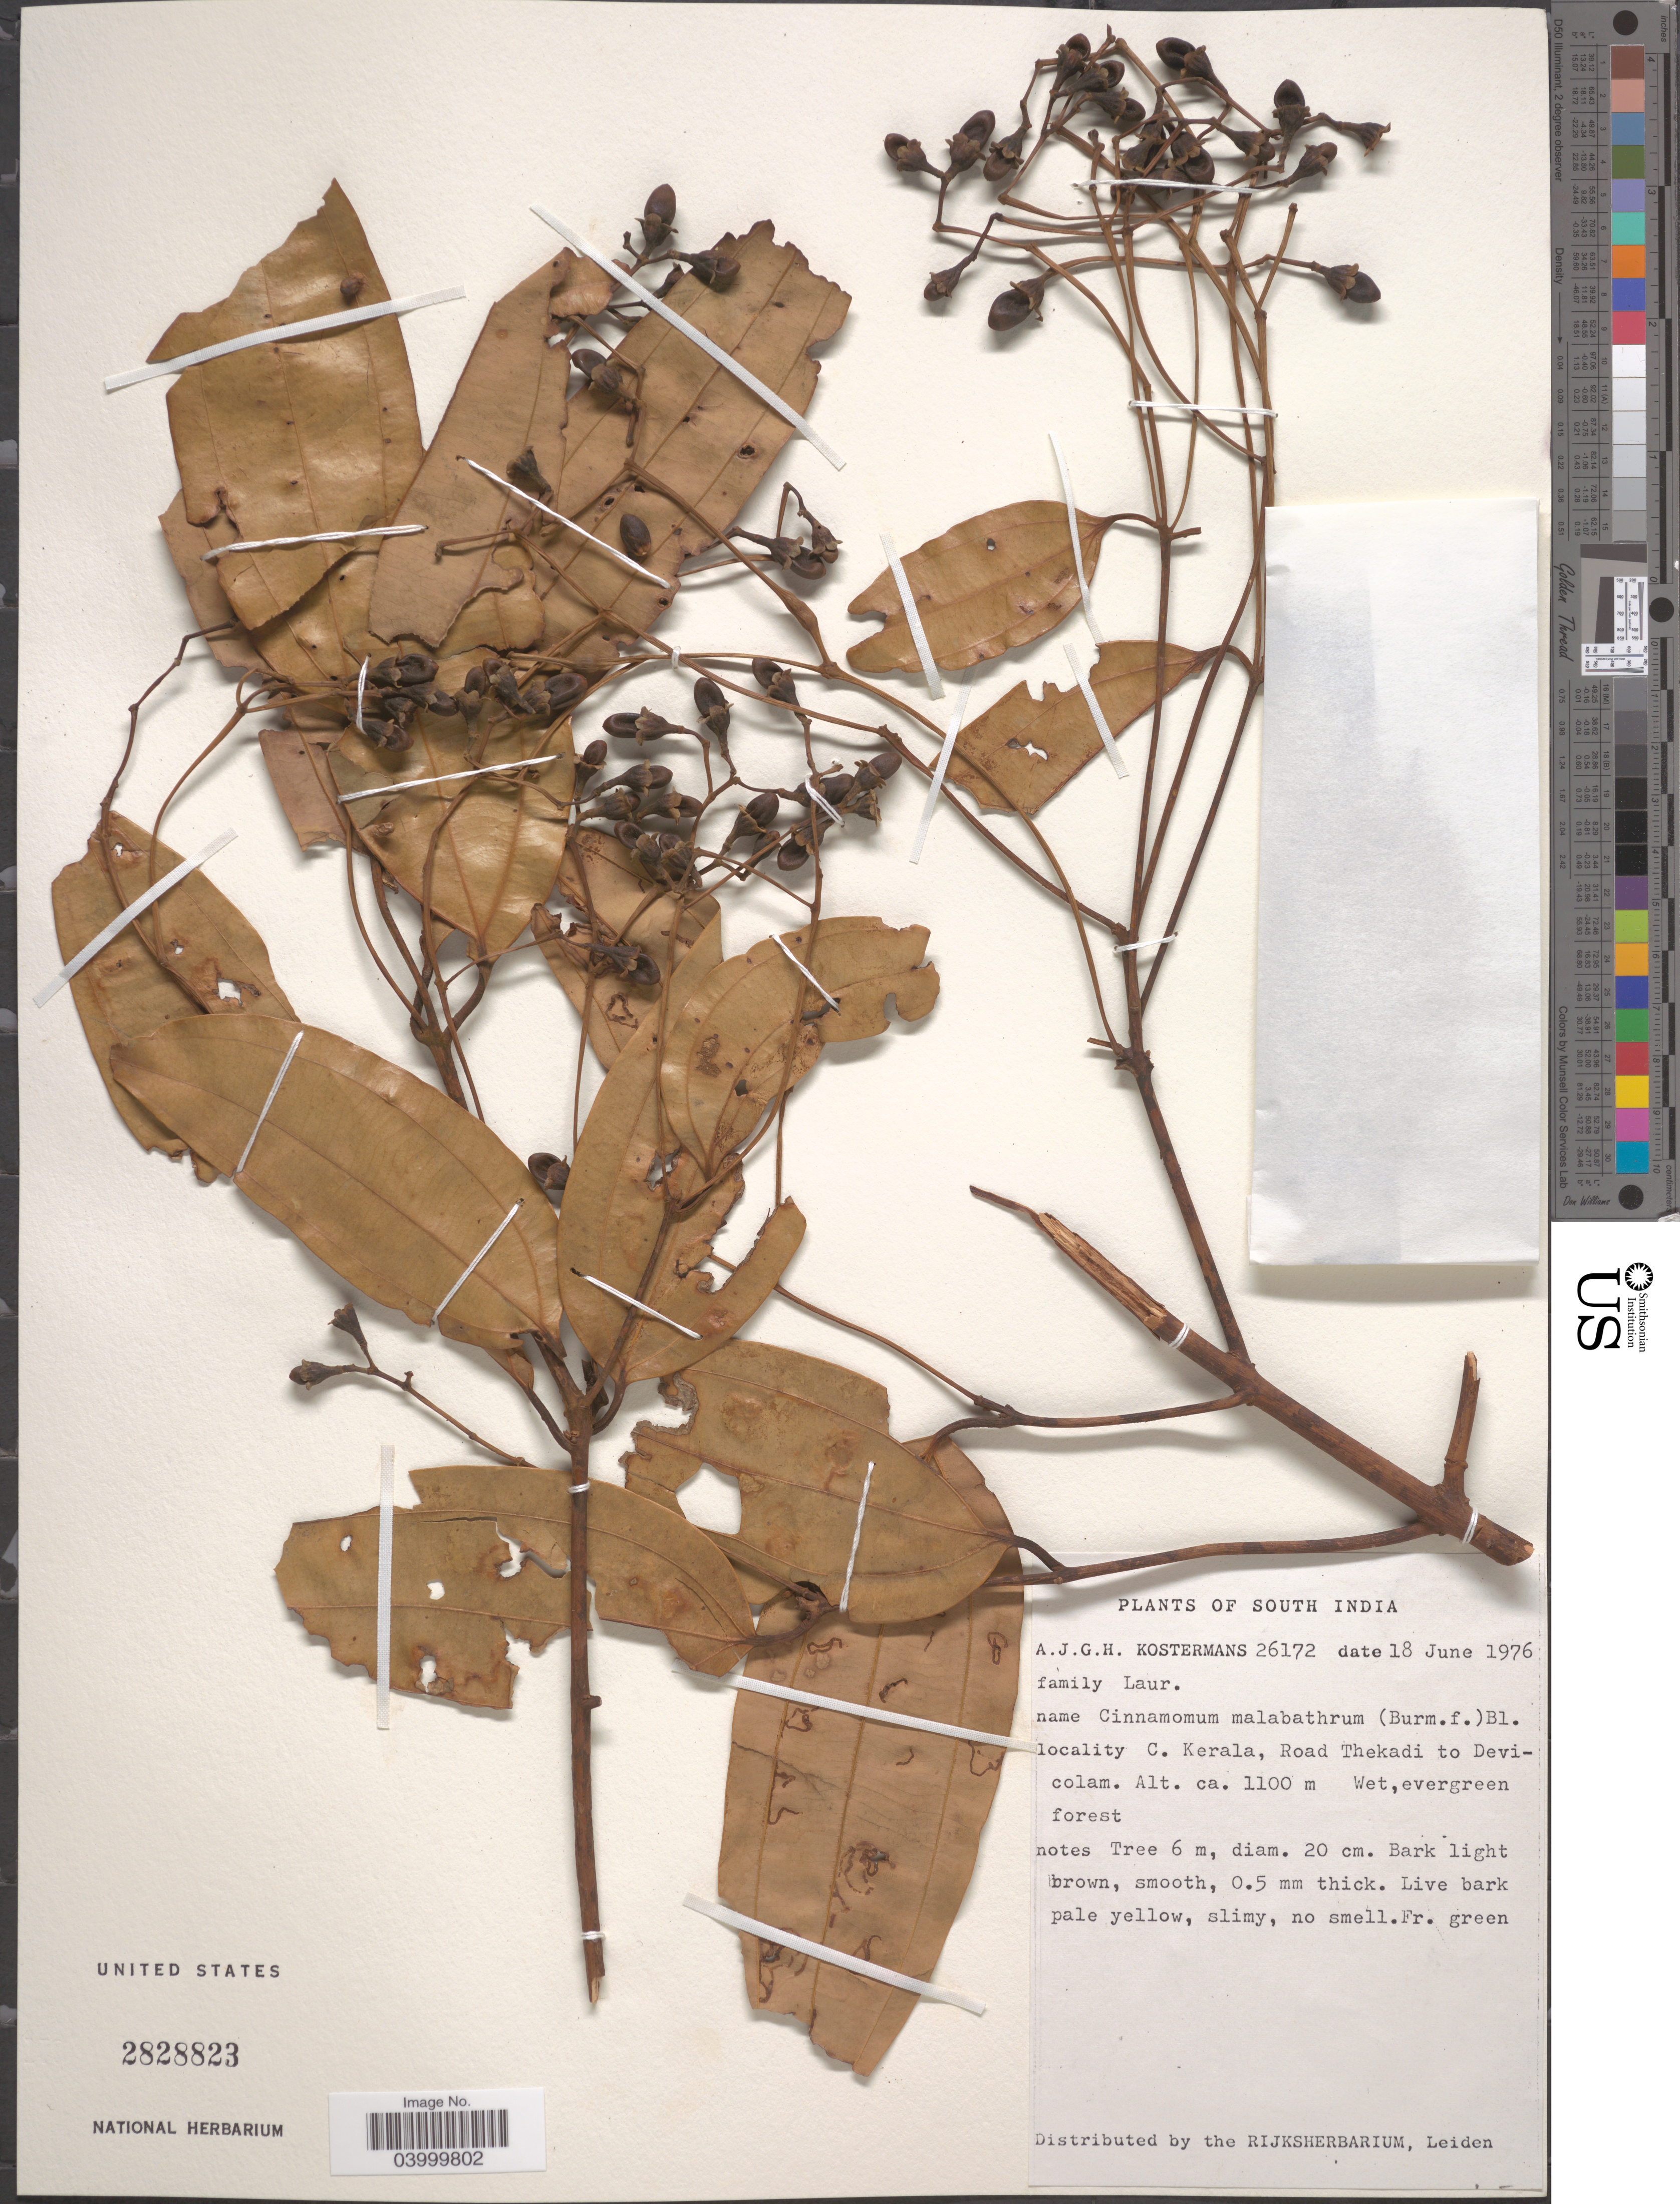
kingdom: Plantae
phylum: Tracheophyta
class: Magnoliopsida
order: Laurales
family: Lauraceae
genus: Cinnamomum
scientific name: Cinnamomum malabathrum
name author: (Lam.) J. Presl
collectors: A. J. G. Kostermans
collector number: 26172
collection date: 1976-06-18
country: India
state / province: Kerala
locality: South India. C. Kerala, Road Thekadi to Devicolam.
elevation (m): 1100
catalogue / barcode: US 2828823